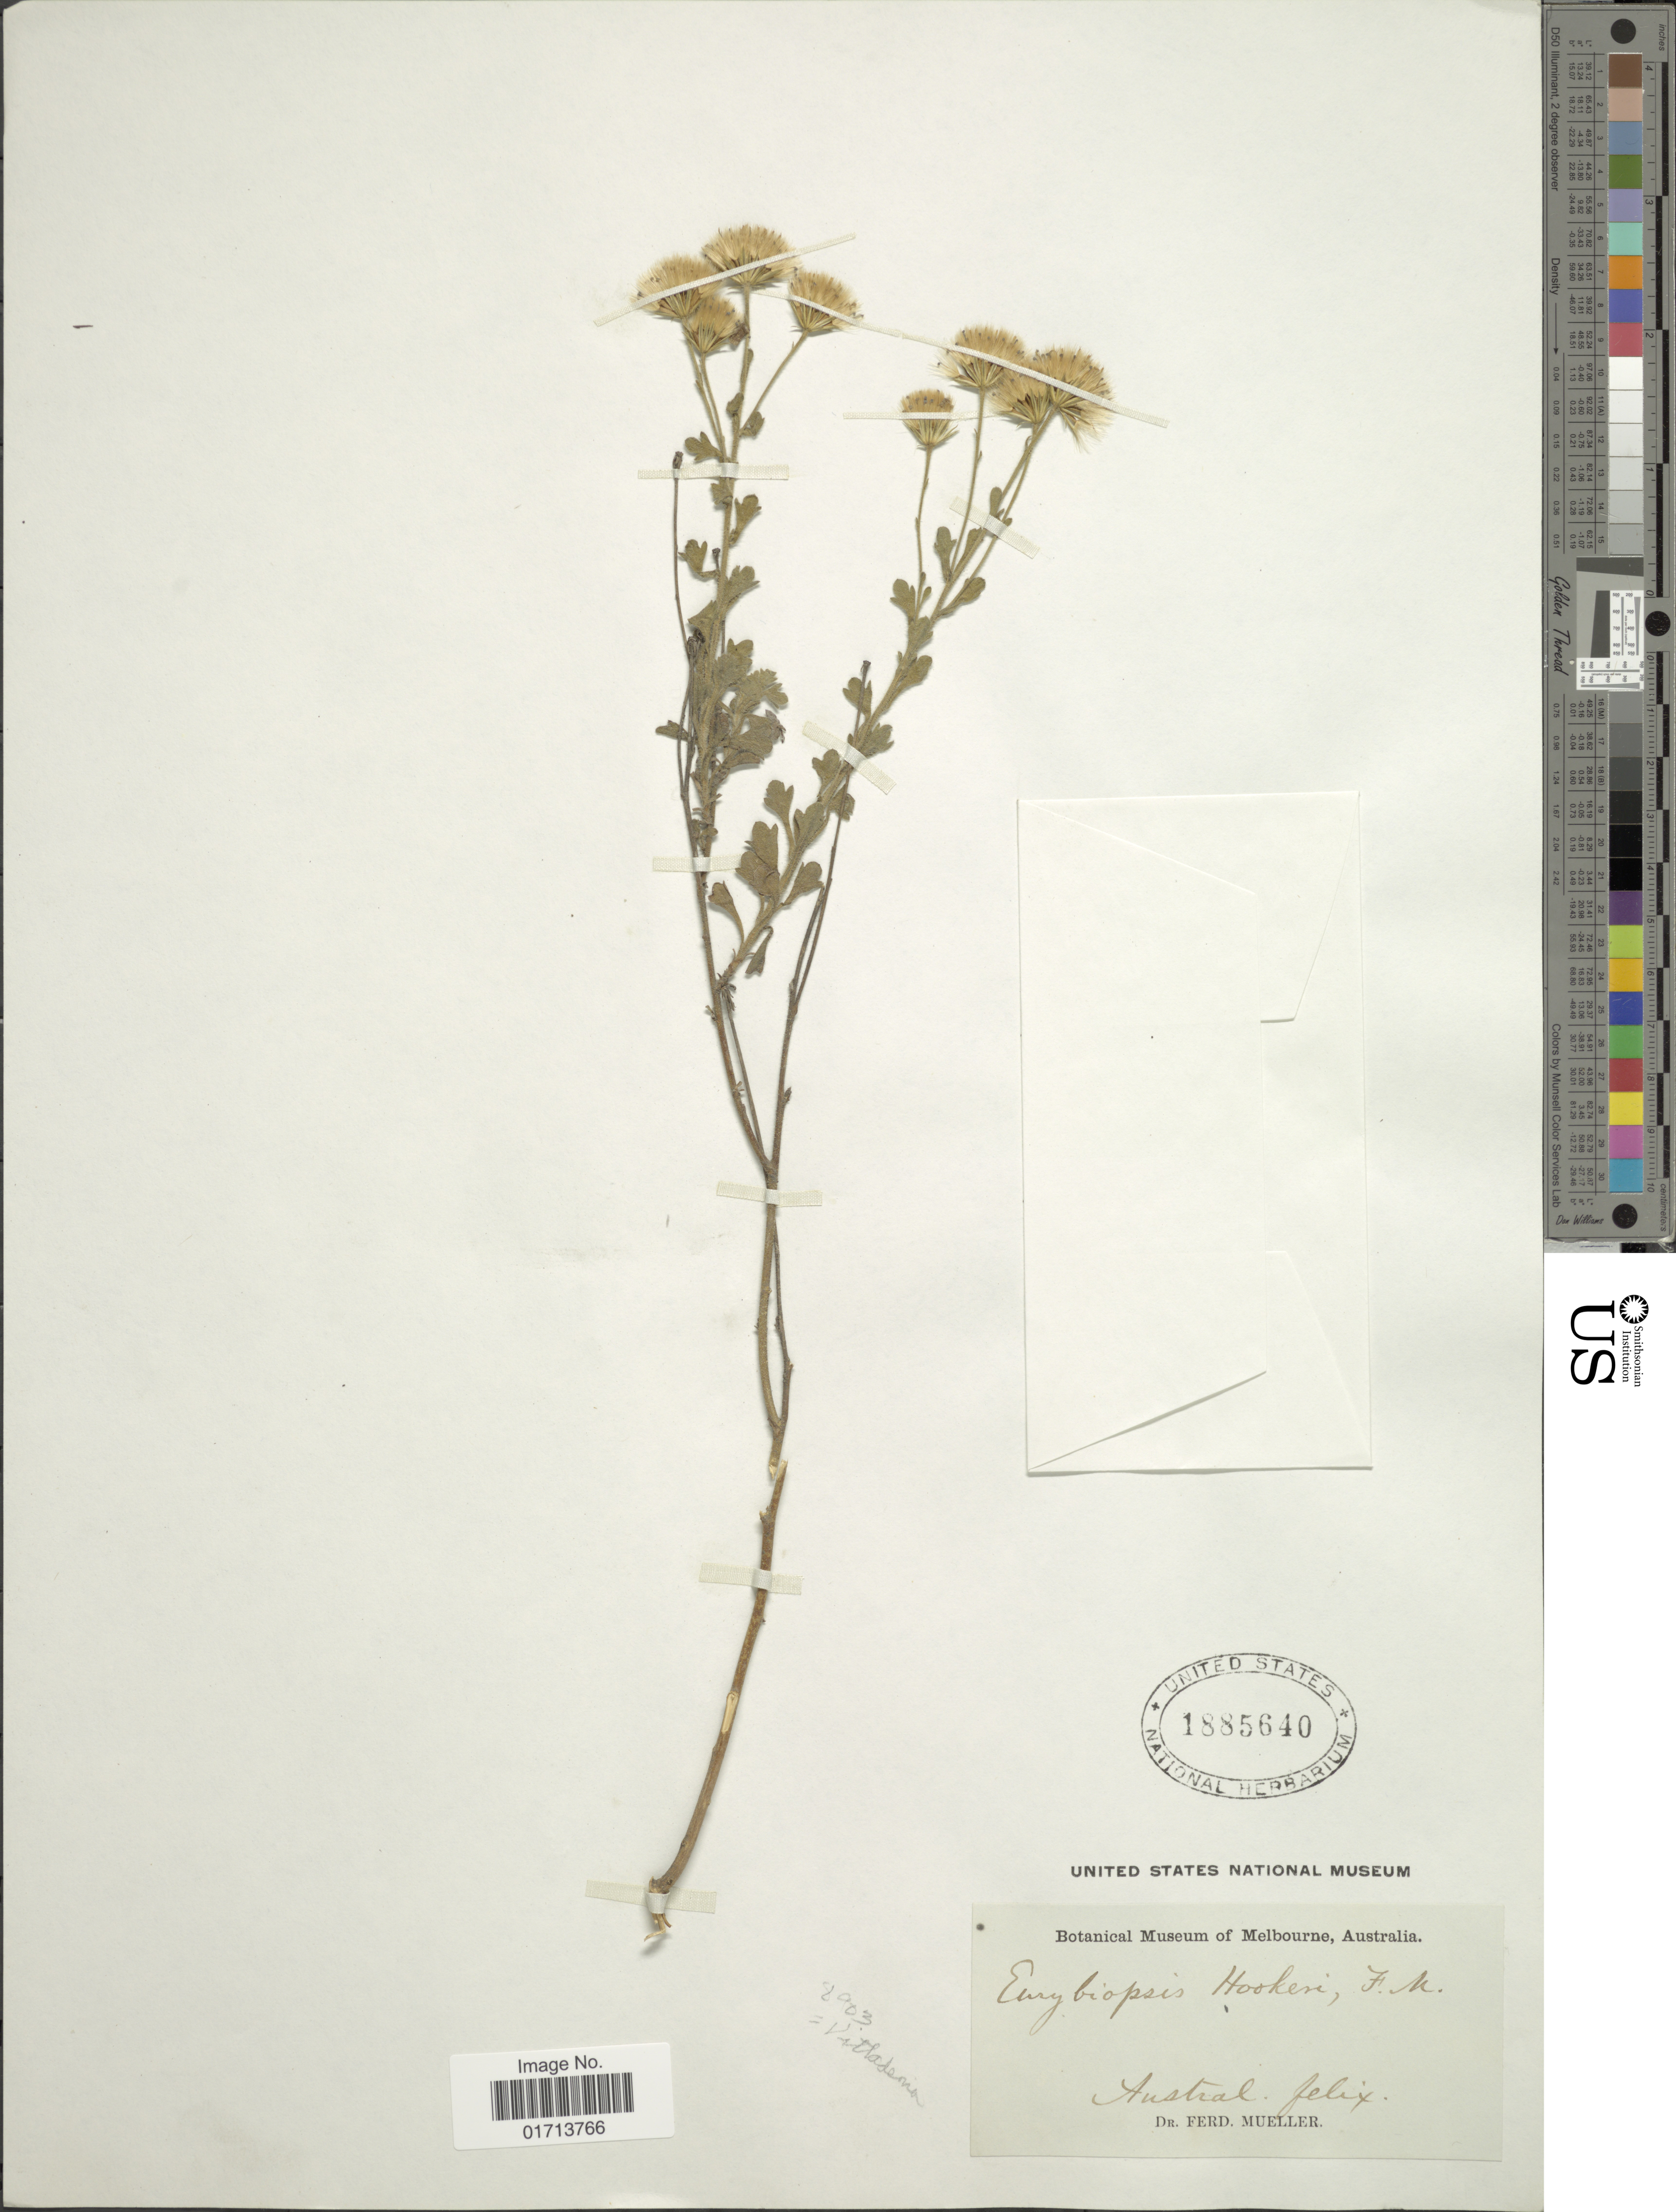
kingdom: Plantae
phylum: Tracheophyta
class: Magnoliopsida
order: Asterales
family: Asteraceae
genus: Vittadinia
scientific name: Vittadinia gracilis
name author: (Hook. f.) N.T. Burb.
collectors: F. Mueller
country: Australia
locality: Felix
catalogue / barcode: US 1885640